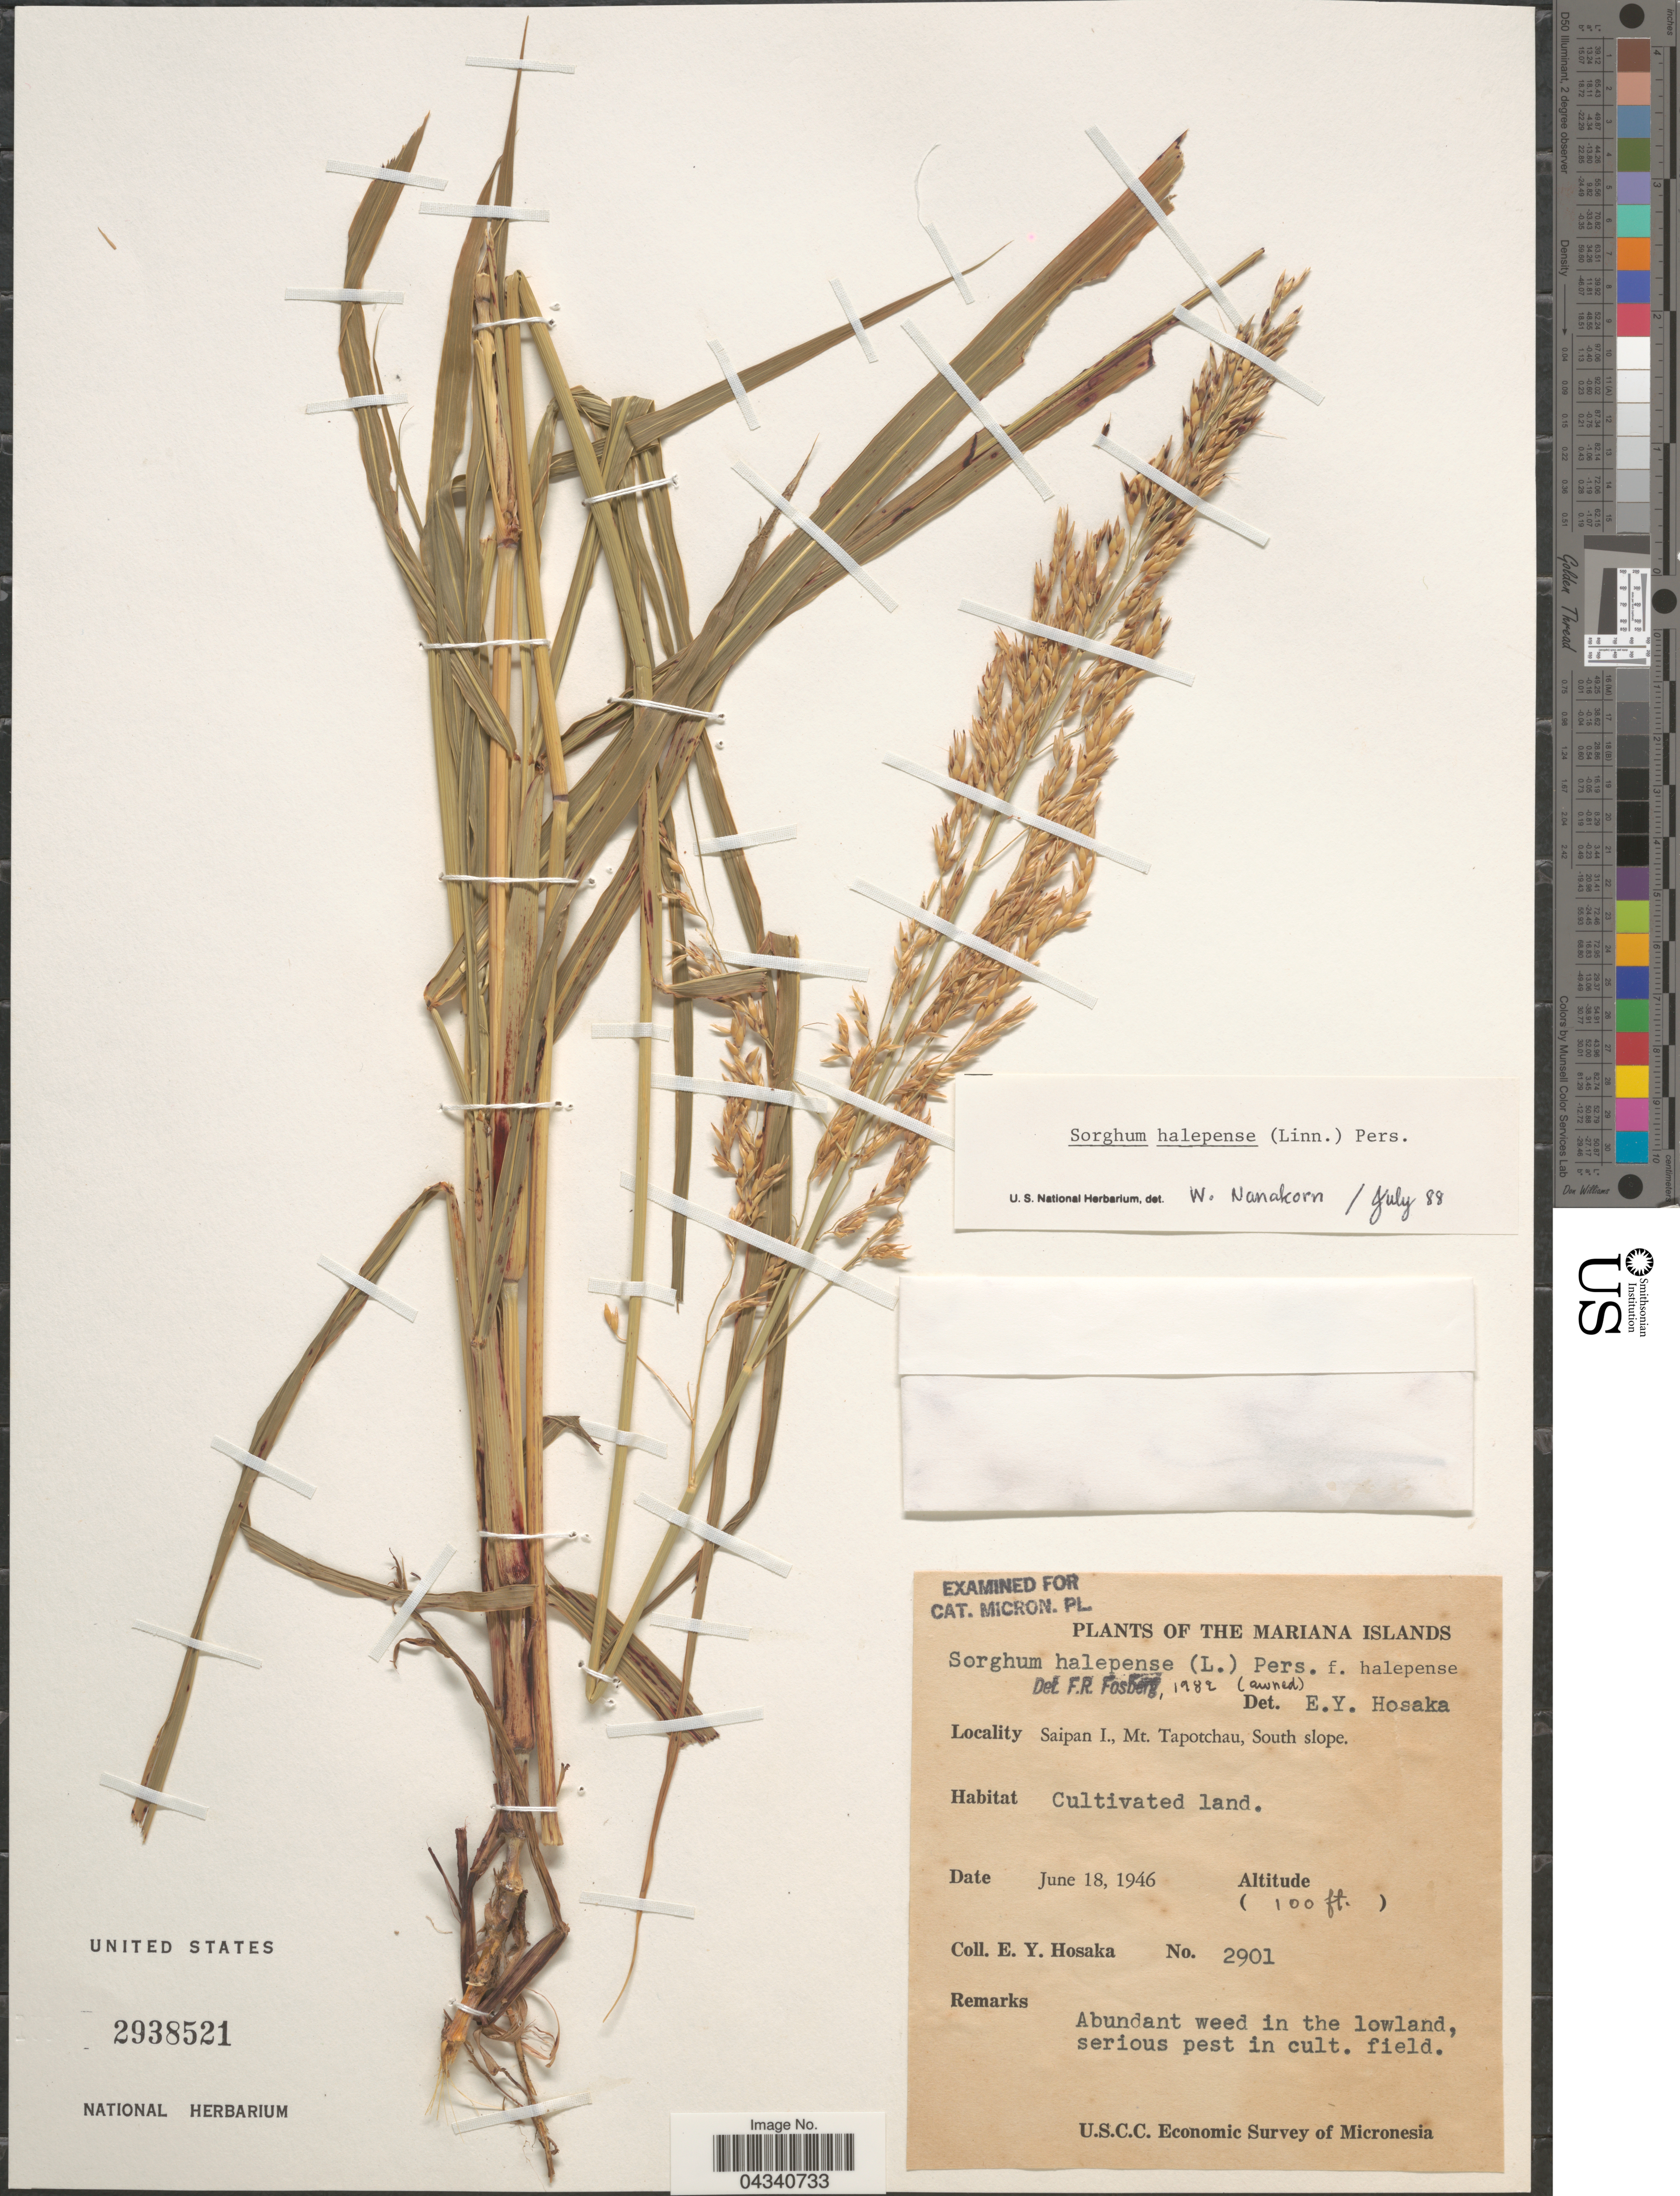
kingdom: Plantae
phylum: Tracheophyta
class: Liliopsida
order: Poales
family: Poaceae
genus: Sorghum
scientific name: Sorghum halepense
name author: (L.) Pers.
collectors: E. Y. Hosaka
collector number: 2901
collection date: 1946-06-18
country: Northern Mariana Islands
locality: Mariana Islands. Saipan I., Mt. Tapotchau, South slope. U. S. C. C. Economic Survey of Micronesia.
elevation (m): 30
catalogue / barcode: US 2938521